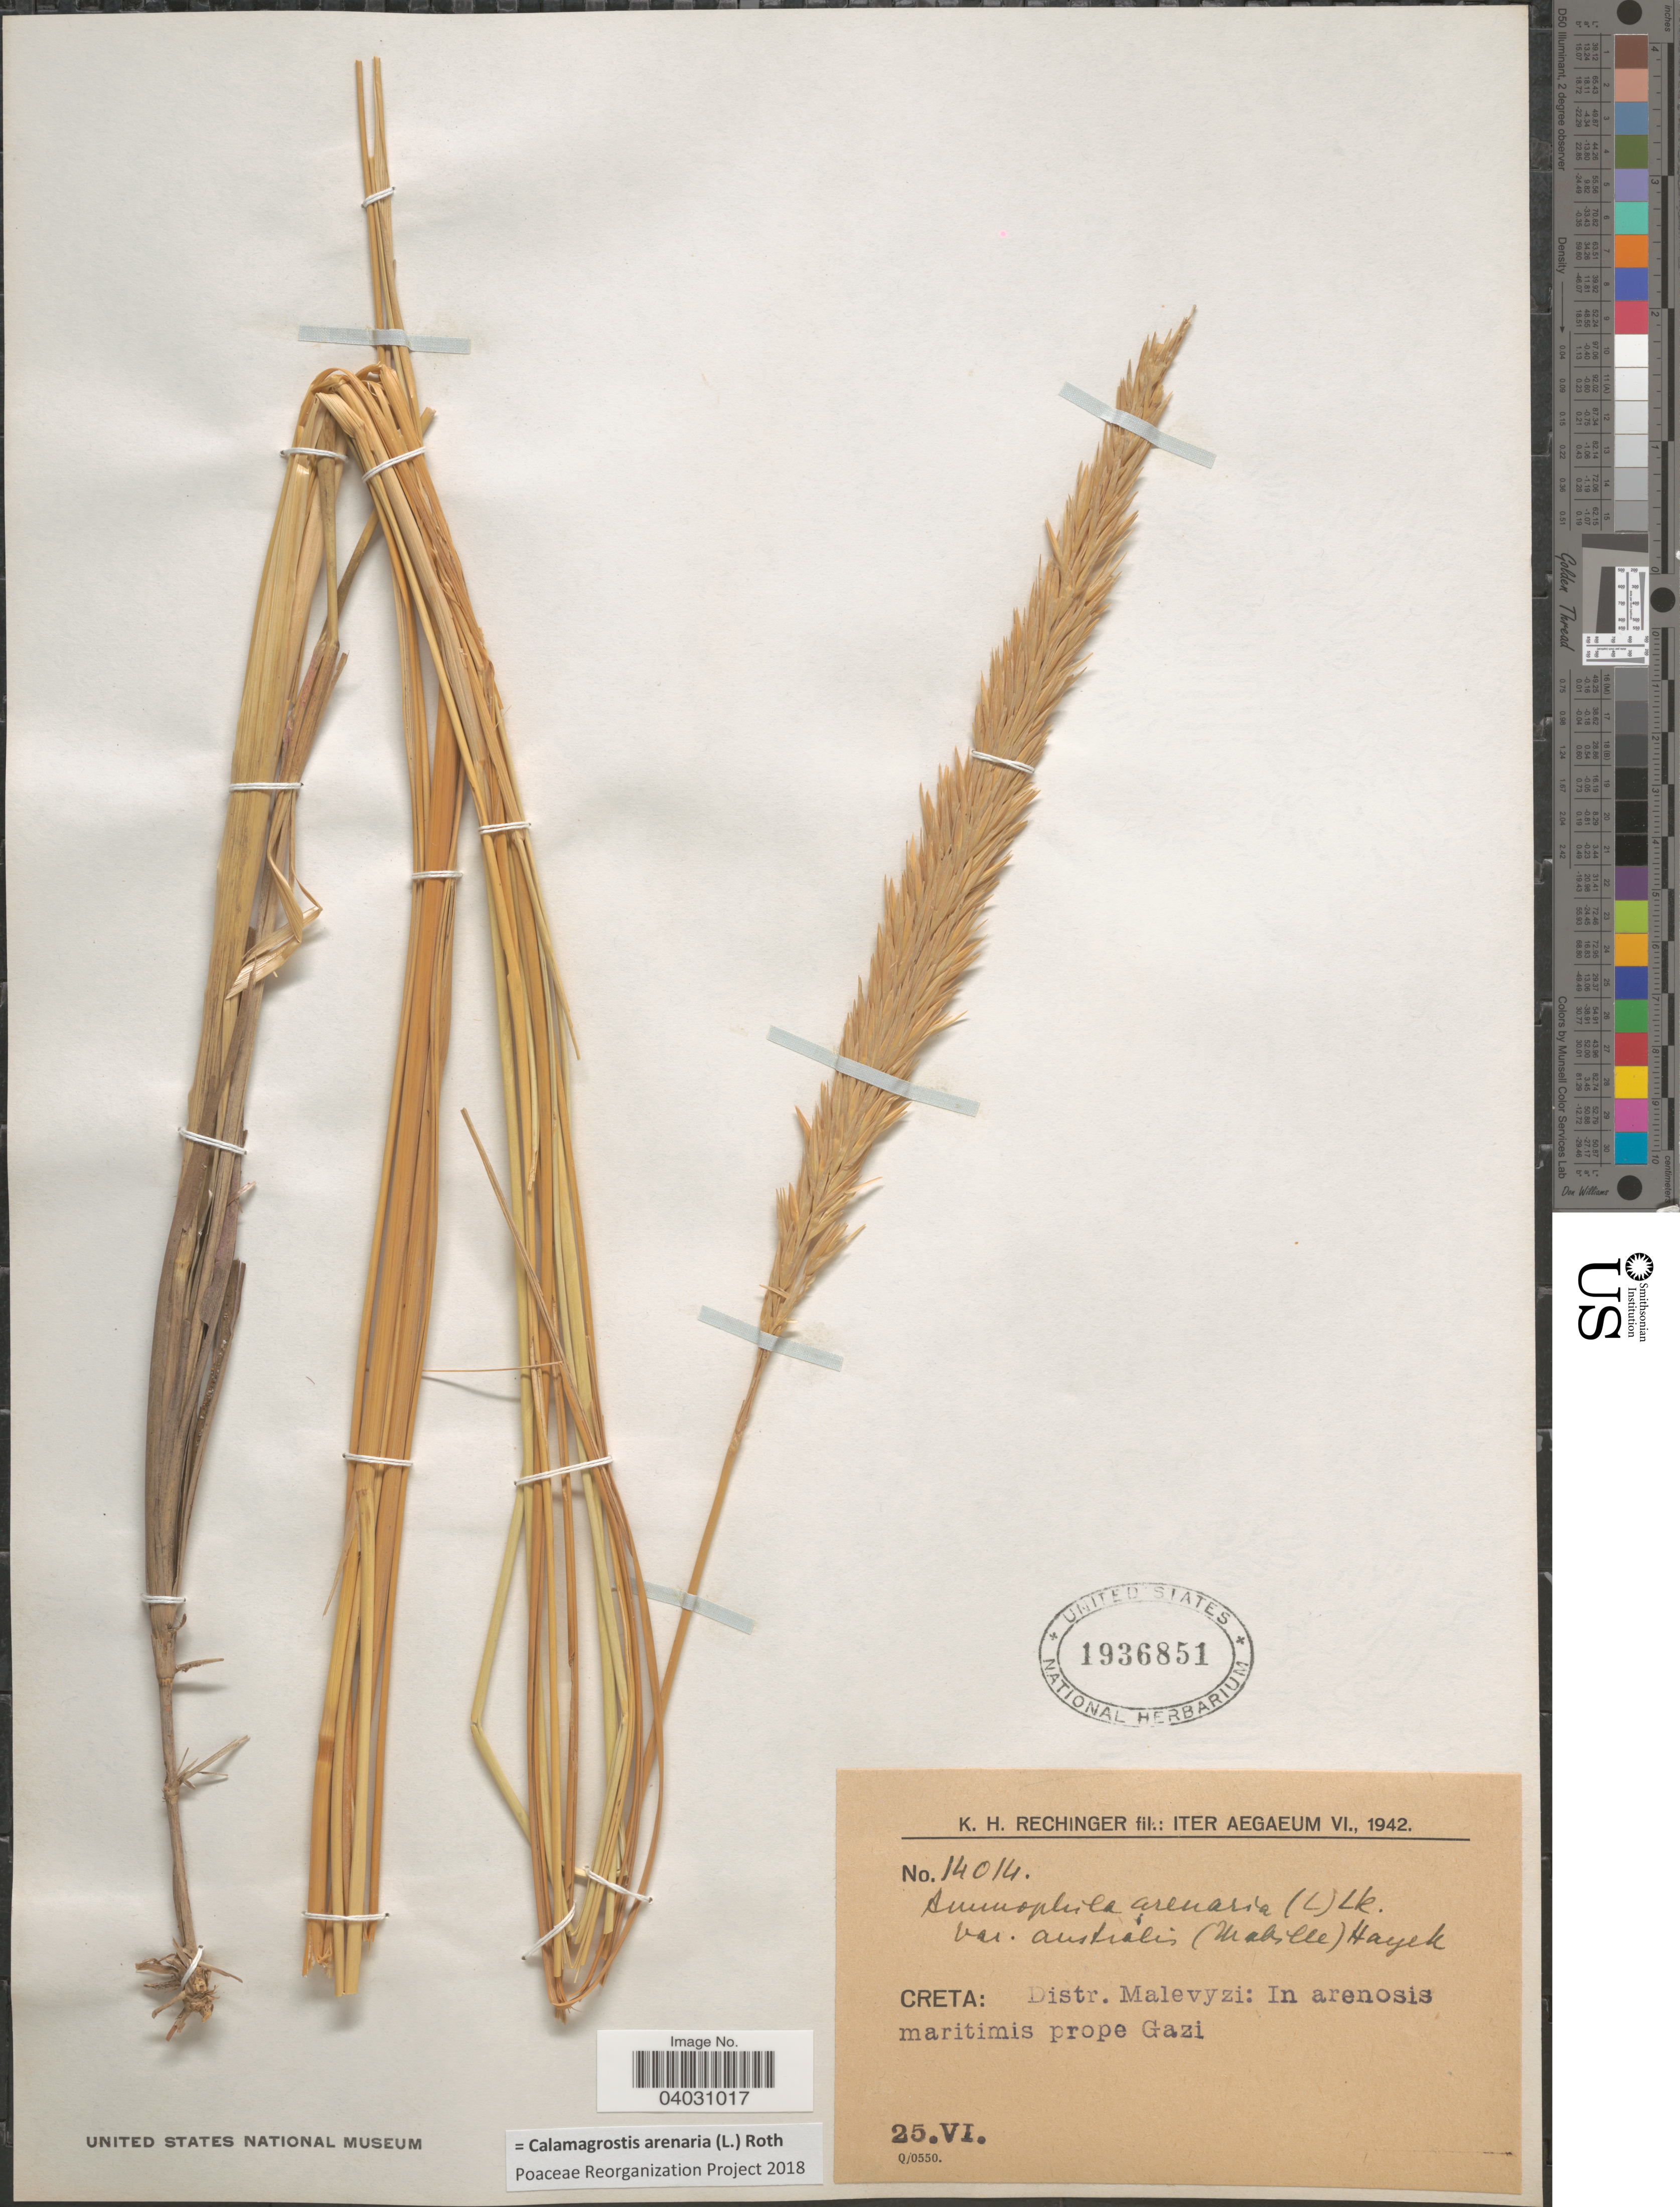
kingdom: Plantae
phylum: Tracheophyta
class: Liliopsida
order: Poales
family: Poaceae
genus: Calamagrostis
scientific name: Calamagrostis arenaria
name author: (L.) Roth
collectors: K. H. Rechinger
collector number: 14014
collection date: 1942-06-25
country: Greece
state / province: Crete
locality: Iter Aegaeum. Creta: Distr. Malevyzi: In arenosis maritimis prope Gazi.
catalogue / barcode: US 1936851